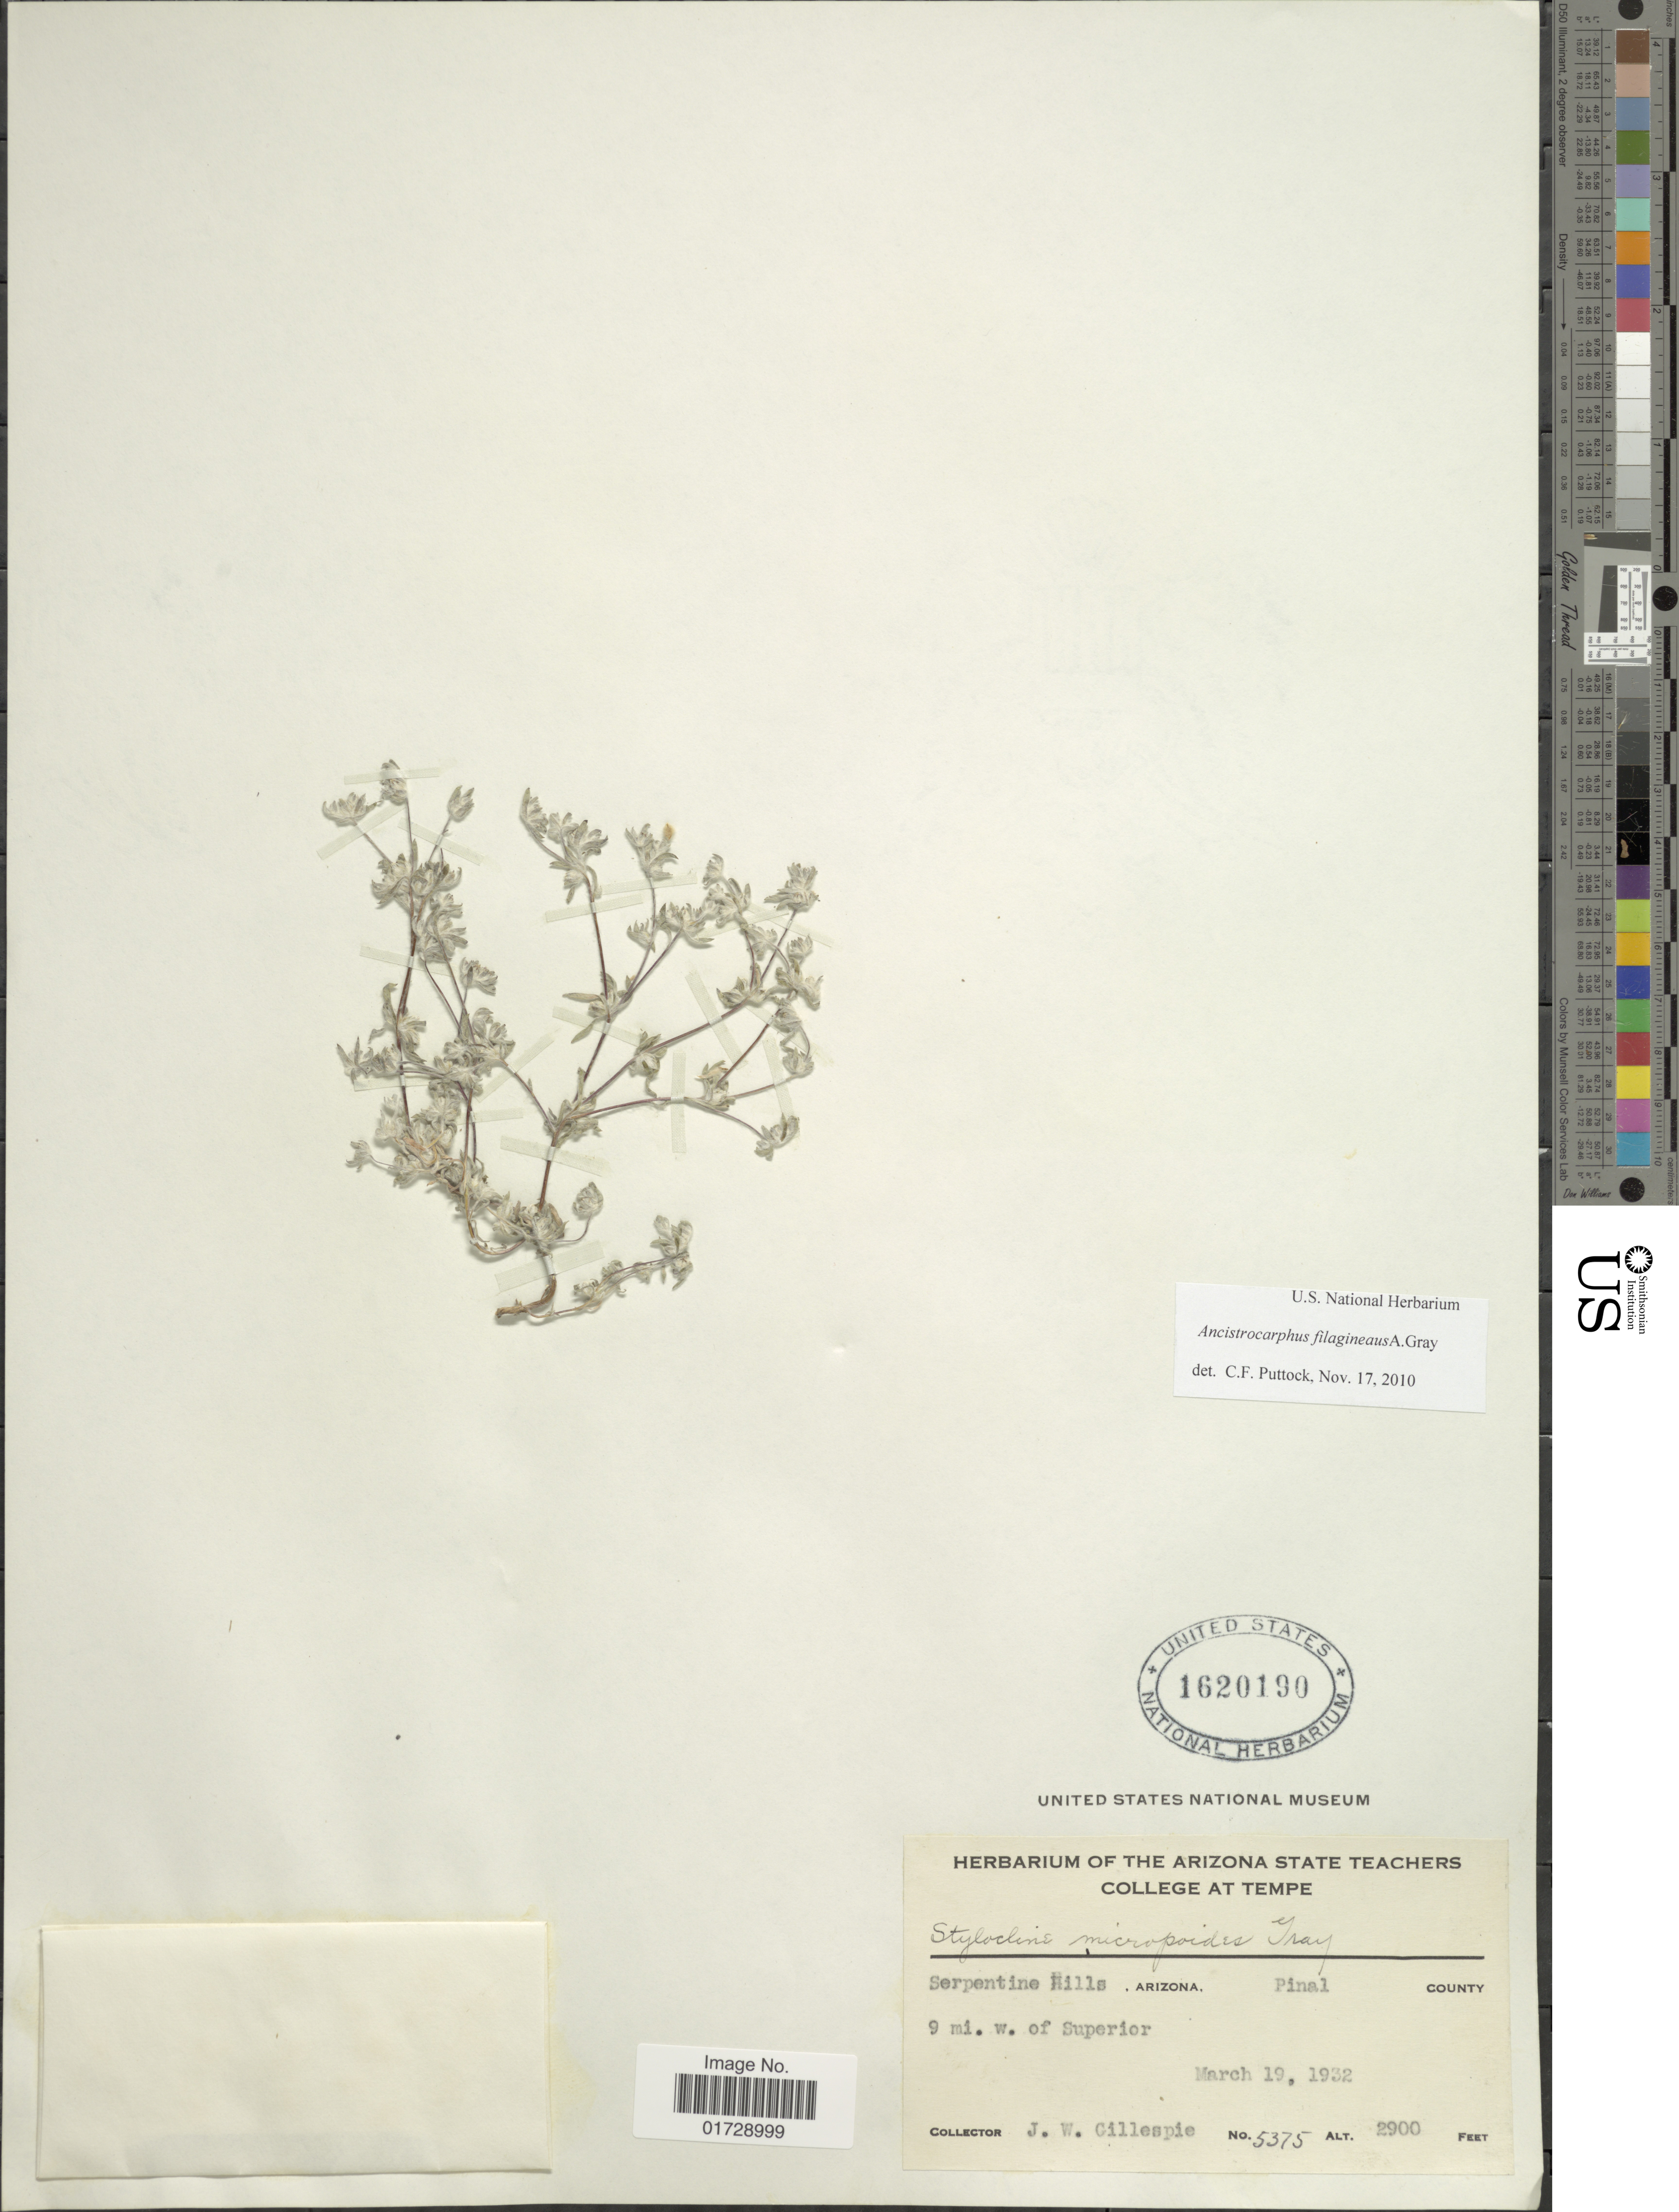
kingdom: Plantae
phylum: Tracheophyta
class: Magnoliopsida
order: Asterales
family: Asteraceae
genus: Stylocline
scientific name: Stylocline filaginea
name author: (A. Gray) A. Gray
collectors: J. W. Gillespie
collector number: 5375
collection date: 1932-03-19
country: United States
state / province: Arizona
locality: Serpentine Hills, Pinal County, 9 mi. w. of Superior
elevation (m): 884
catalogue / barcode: US 1620190